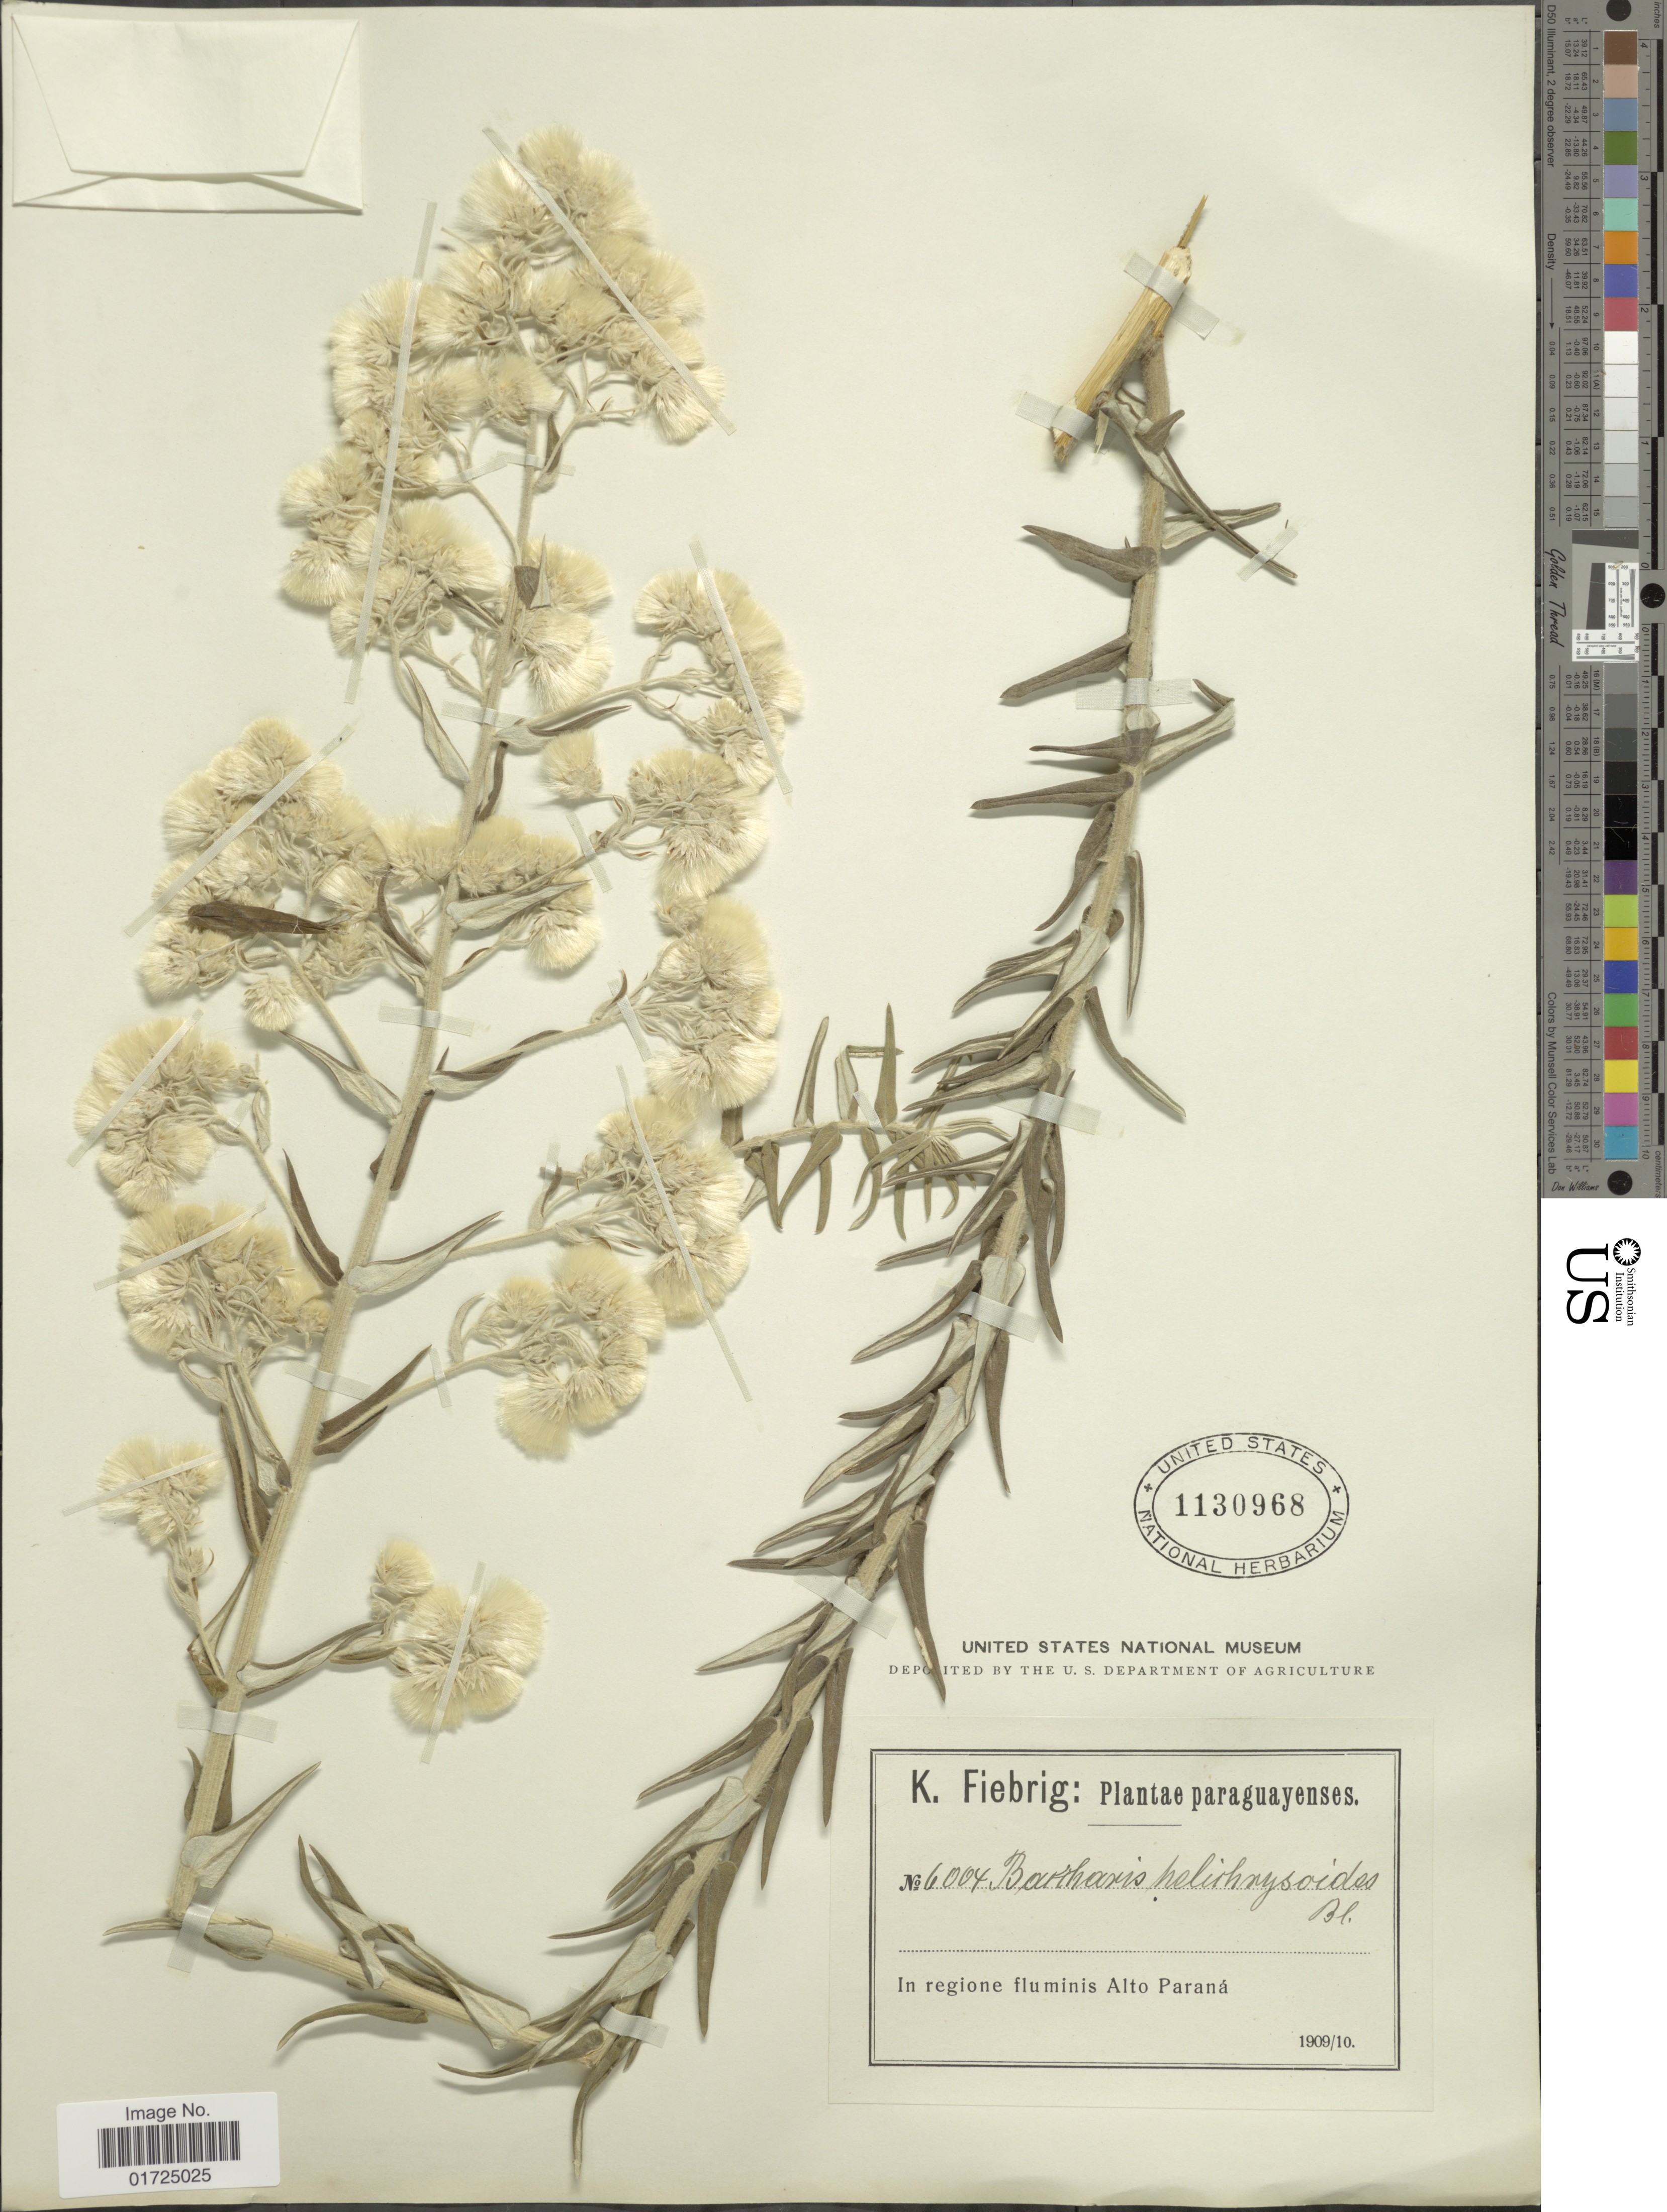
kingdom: Plantae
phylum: Tracheophyta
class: Magnoliopsida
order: Asterales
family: Asteraceae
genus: Baccharis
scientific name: Baccharis helichrysoides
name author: DC.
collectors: K. Fiebrig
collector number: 6004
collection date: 1909/1910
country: Paraguay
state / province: Alto Parana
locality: In regione fluminis Alto Paraná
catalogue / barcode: US 1130968